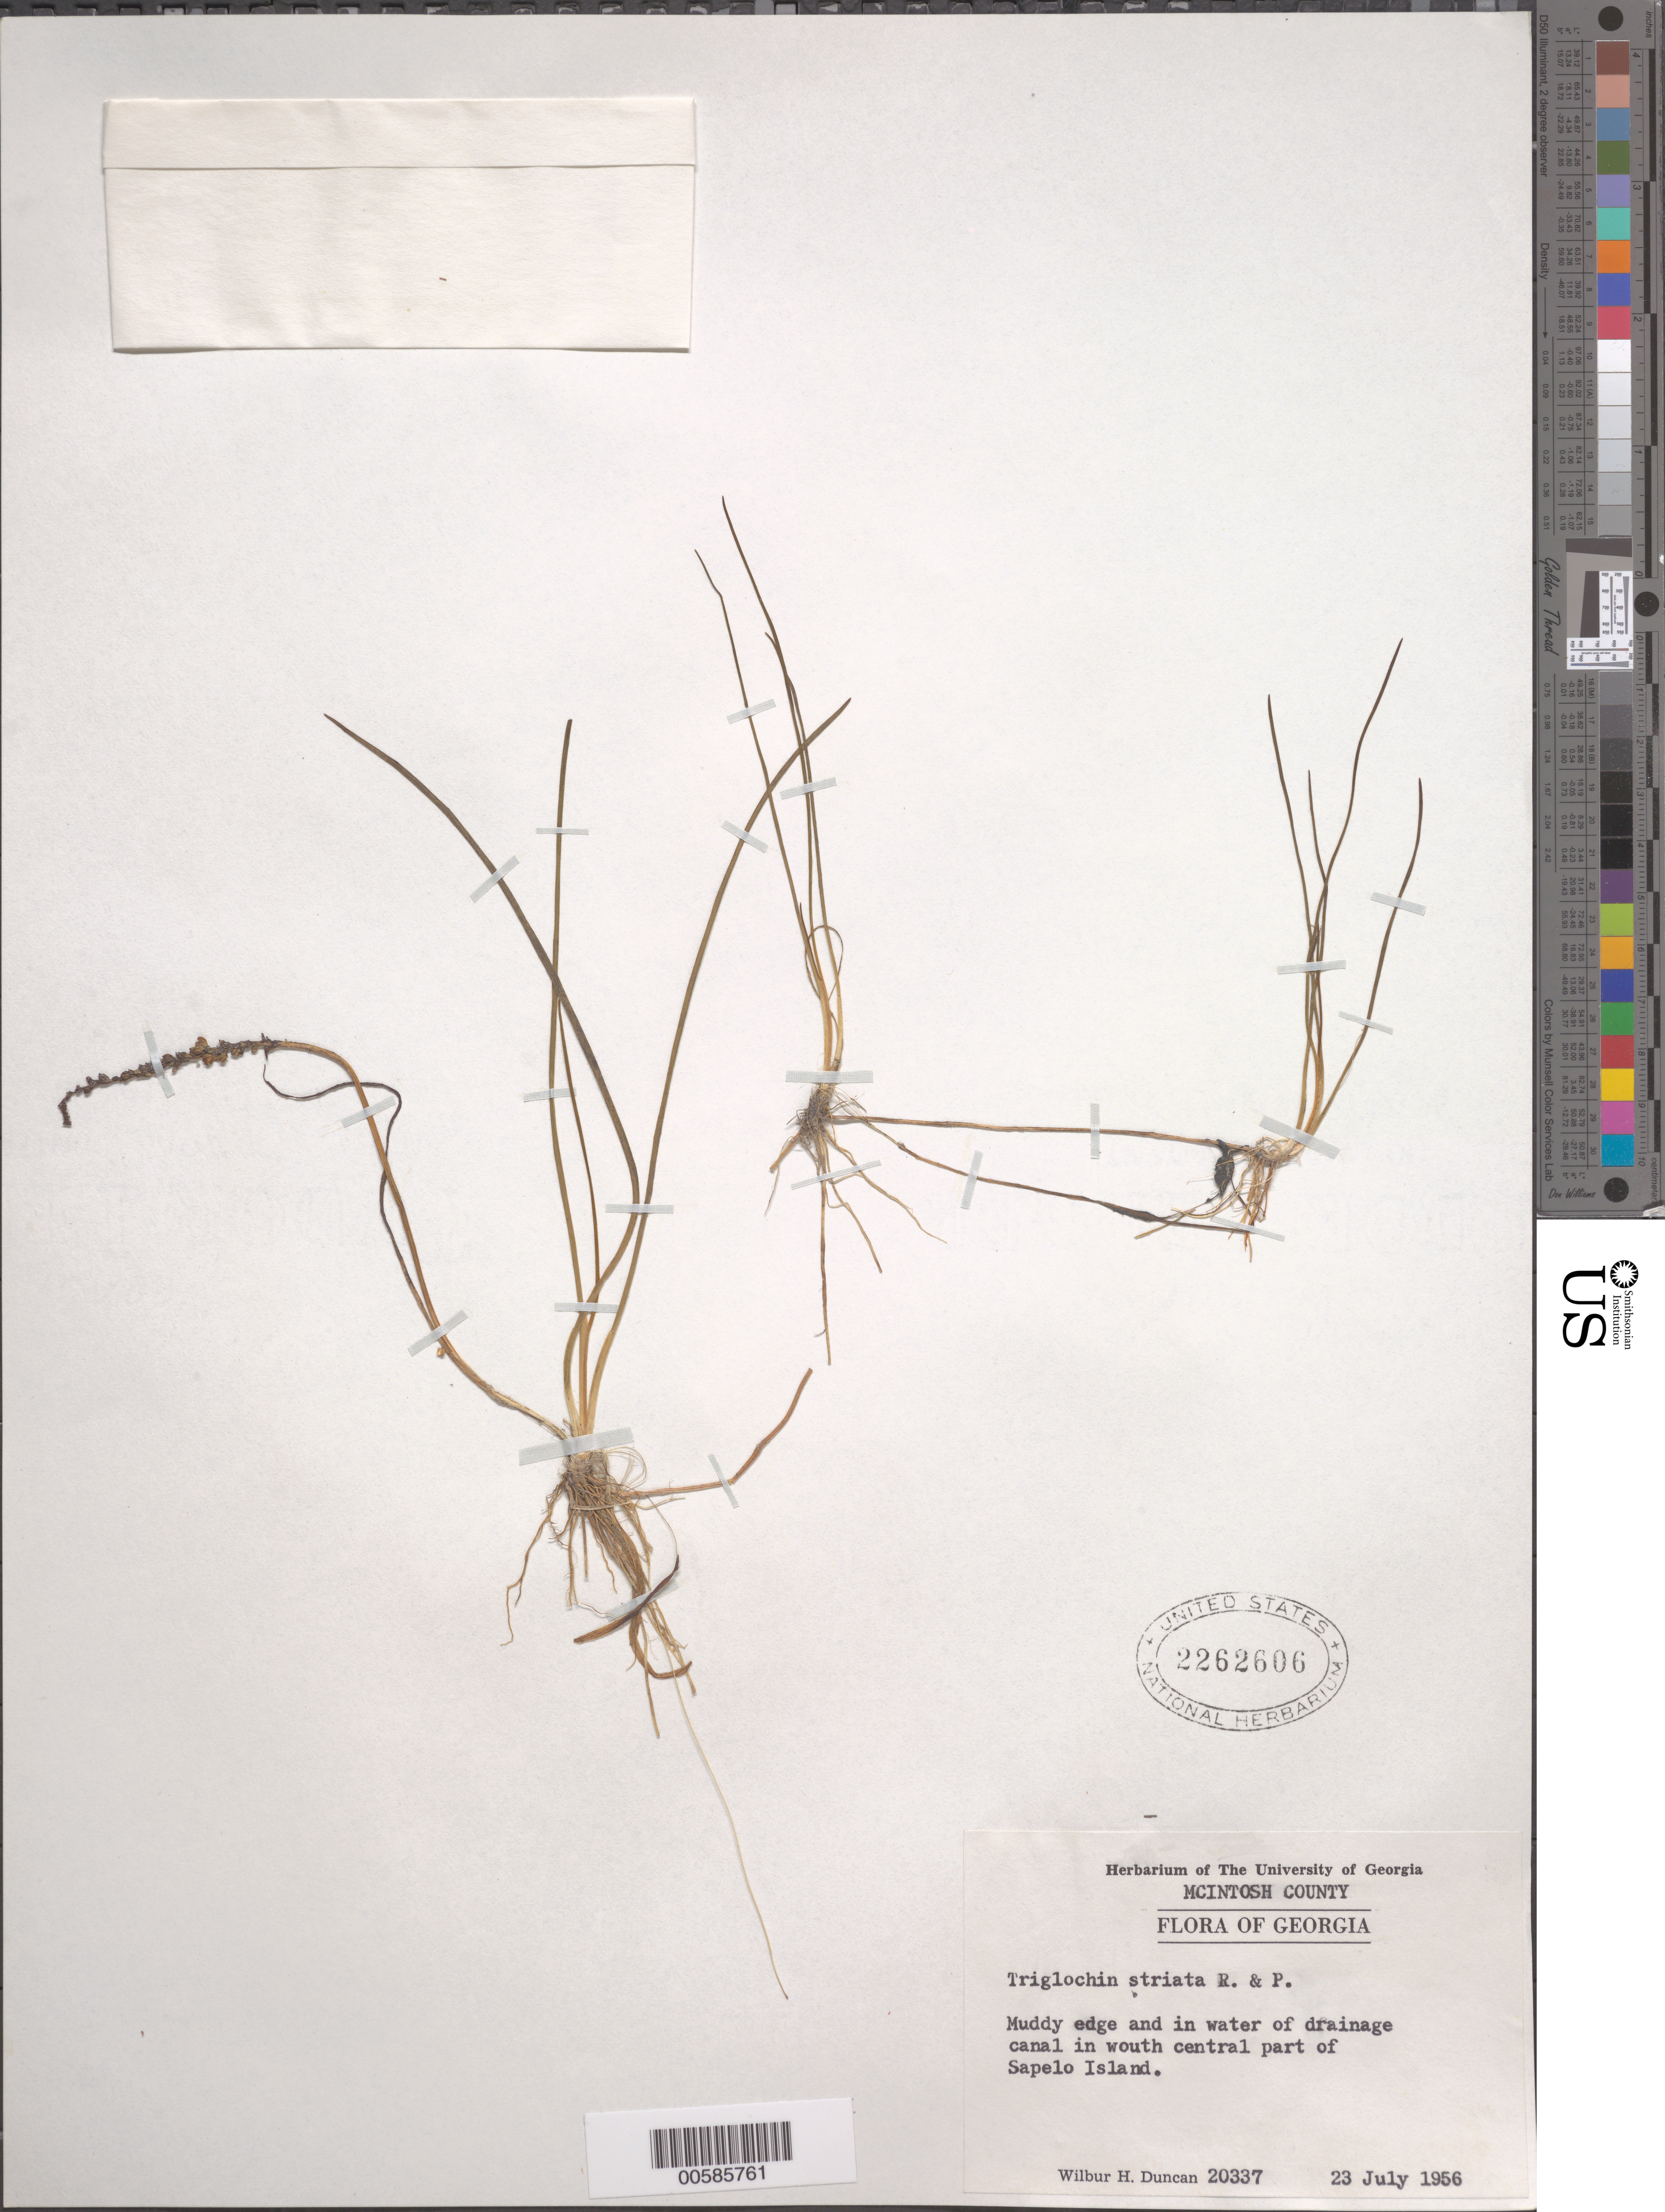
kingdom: Plantae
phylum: Tracheophyta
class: Liliopsida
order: Alismatales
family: Juncaginaceae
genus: Triglochin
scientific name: Triglochin striata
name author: Ruiz & Pav.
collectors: W. H. Duncan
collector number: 20337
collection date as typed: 23 Jul 1956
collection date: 1956-07-23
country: United States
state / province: Georgia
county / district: McIntosh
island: Sapelo Island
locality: Sapelo Island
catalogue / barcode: US 2262606